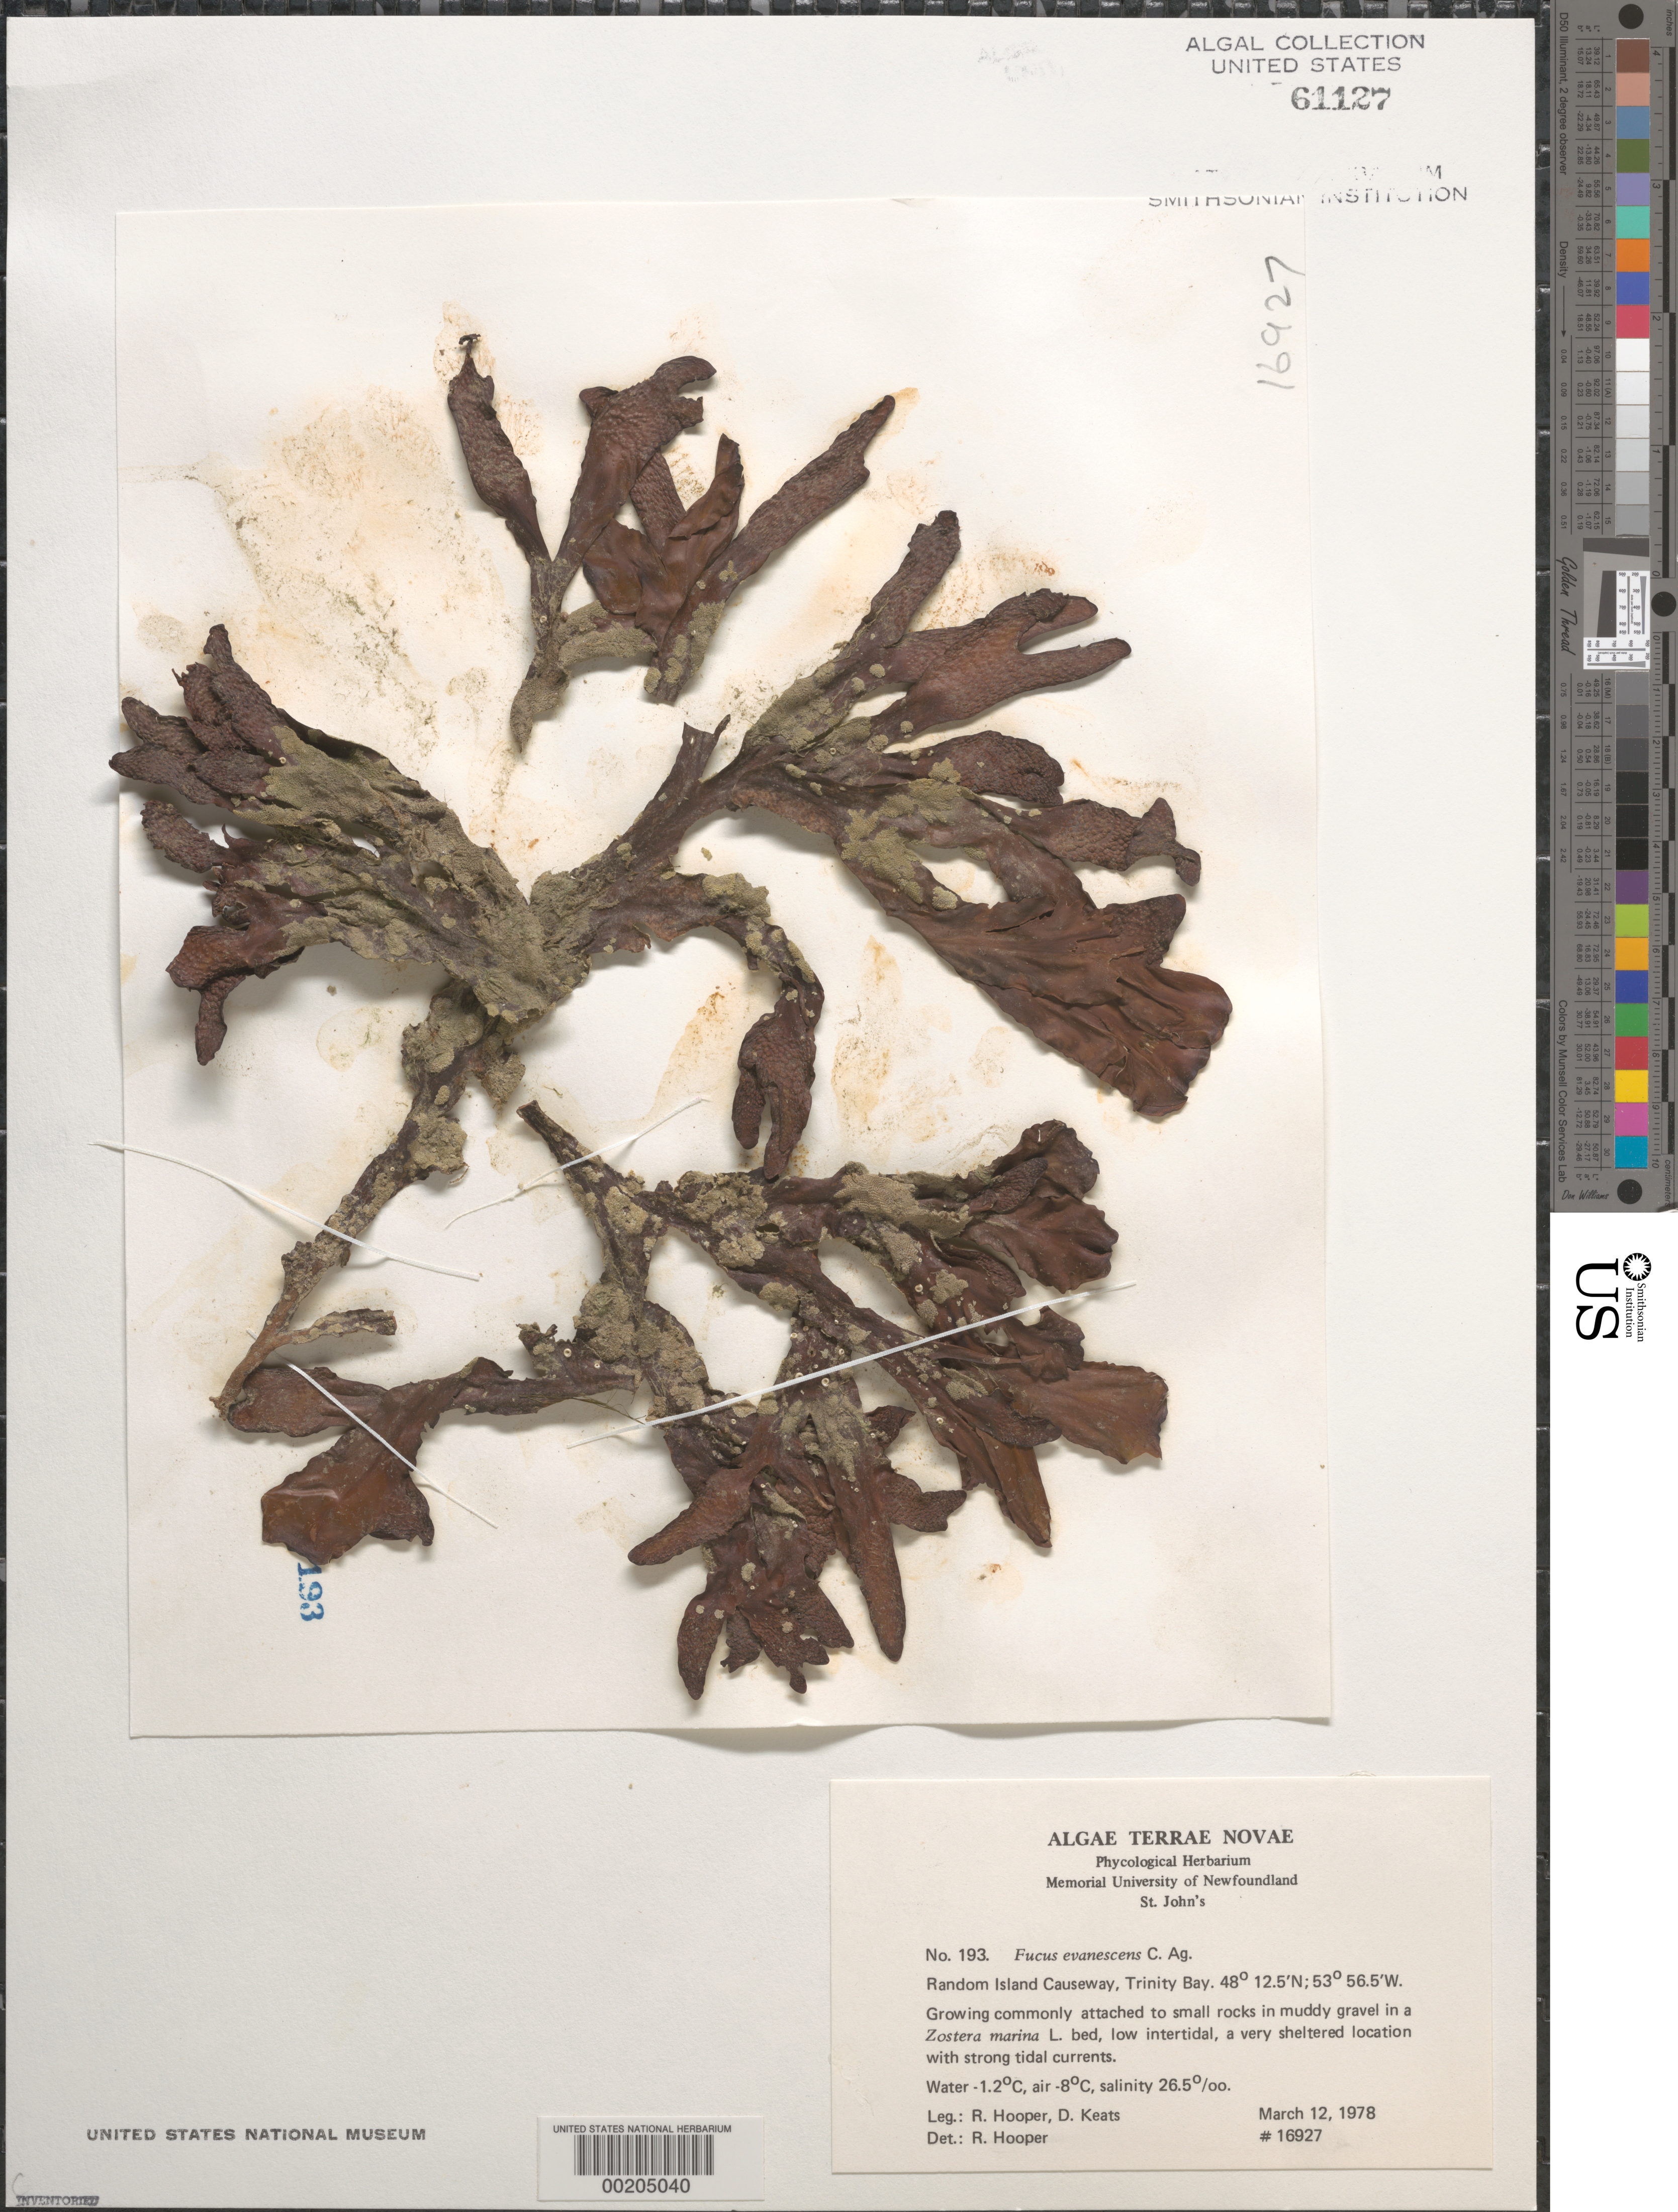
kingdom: Chromista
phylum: Ochrophyta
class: Phaeophyceae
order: Fucales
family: Fucaceae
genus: Fucus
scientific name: Fucus distichus subsp. evanescens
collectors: R. G. Hooper & D. Keats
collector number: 16927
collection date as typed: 12 Mar 1978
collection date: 1978-03-12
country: Canada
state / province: Newfoundland and Labrador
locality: Random Island Causeway, Trinity Bay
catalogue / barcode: US 61127